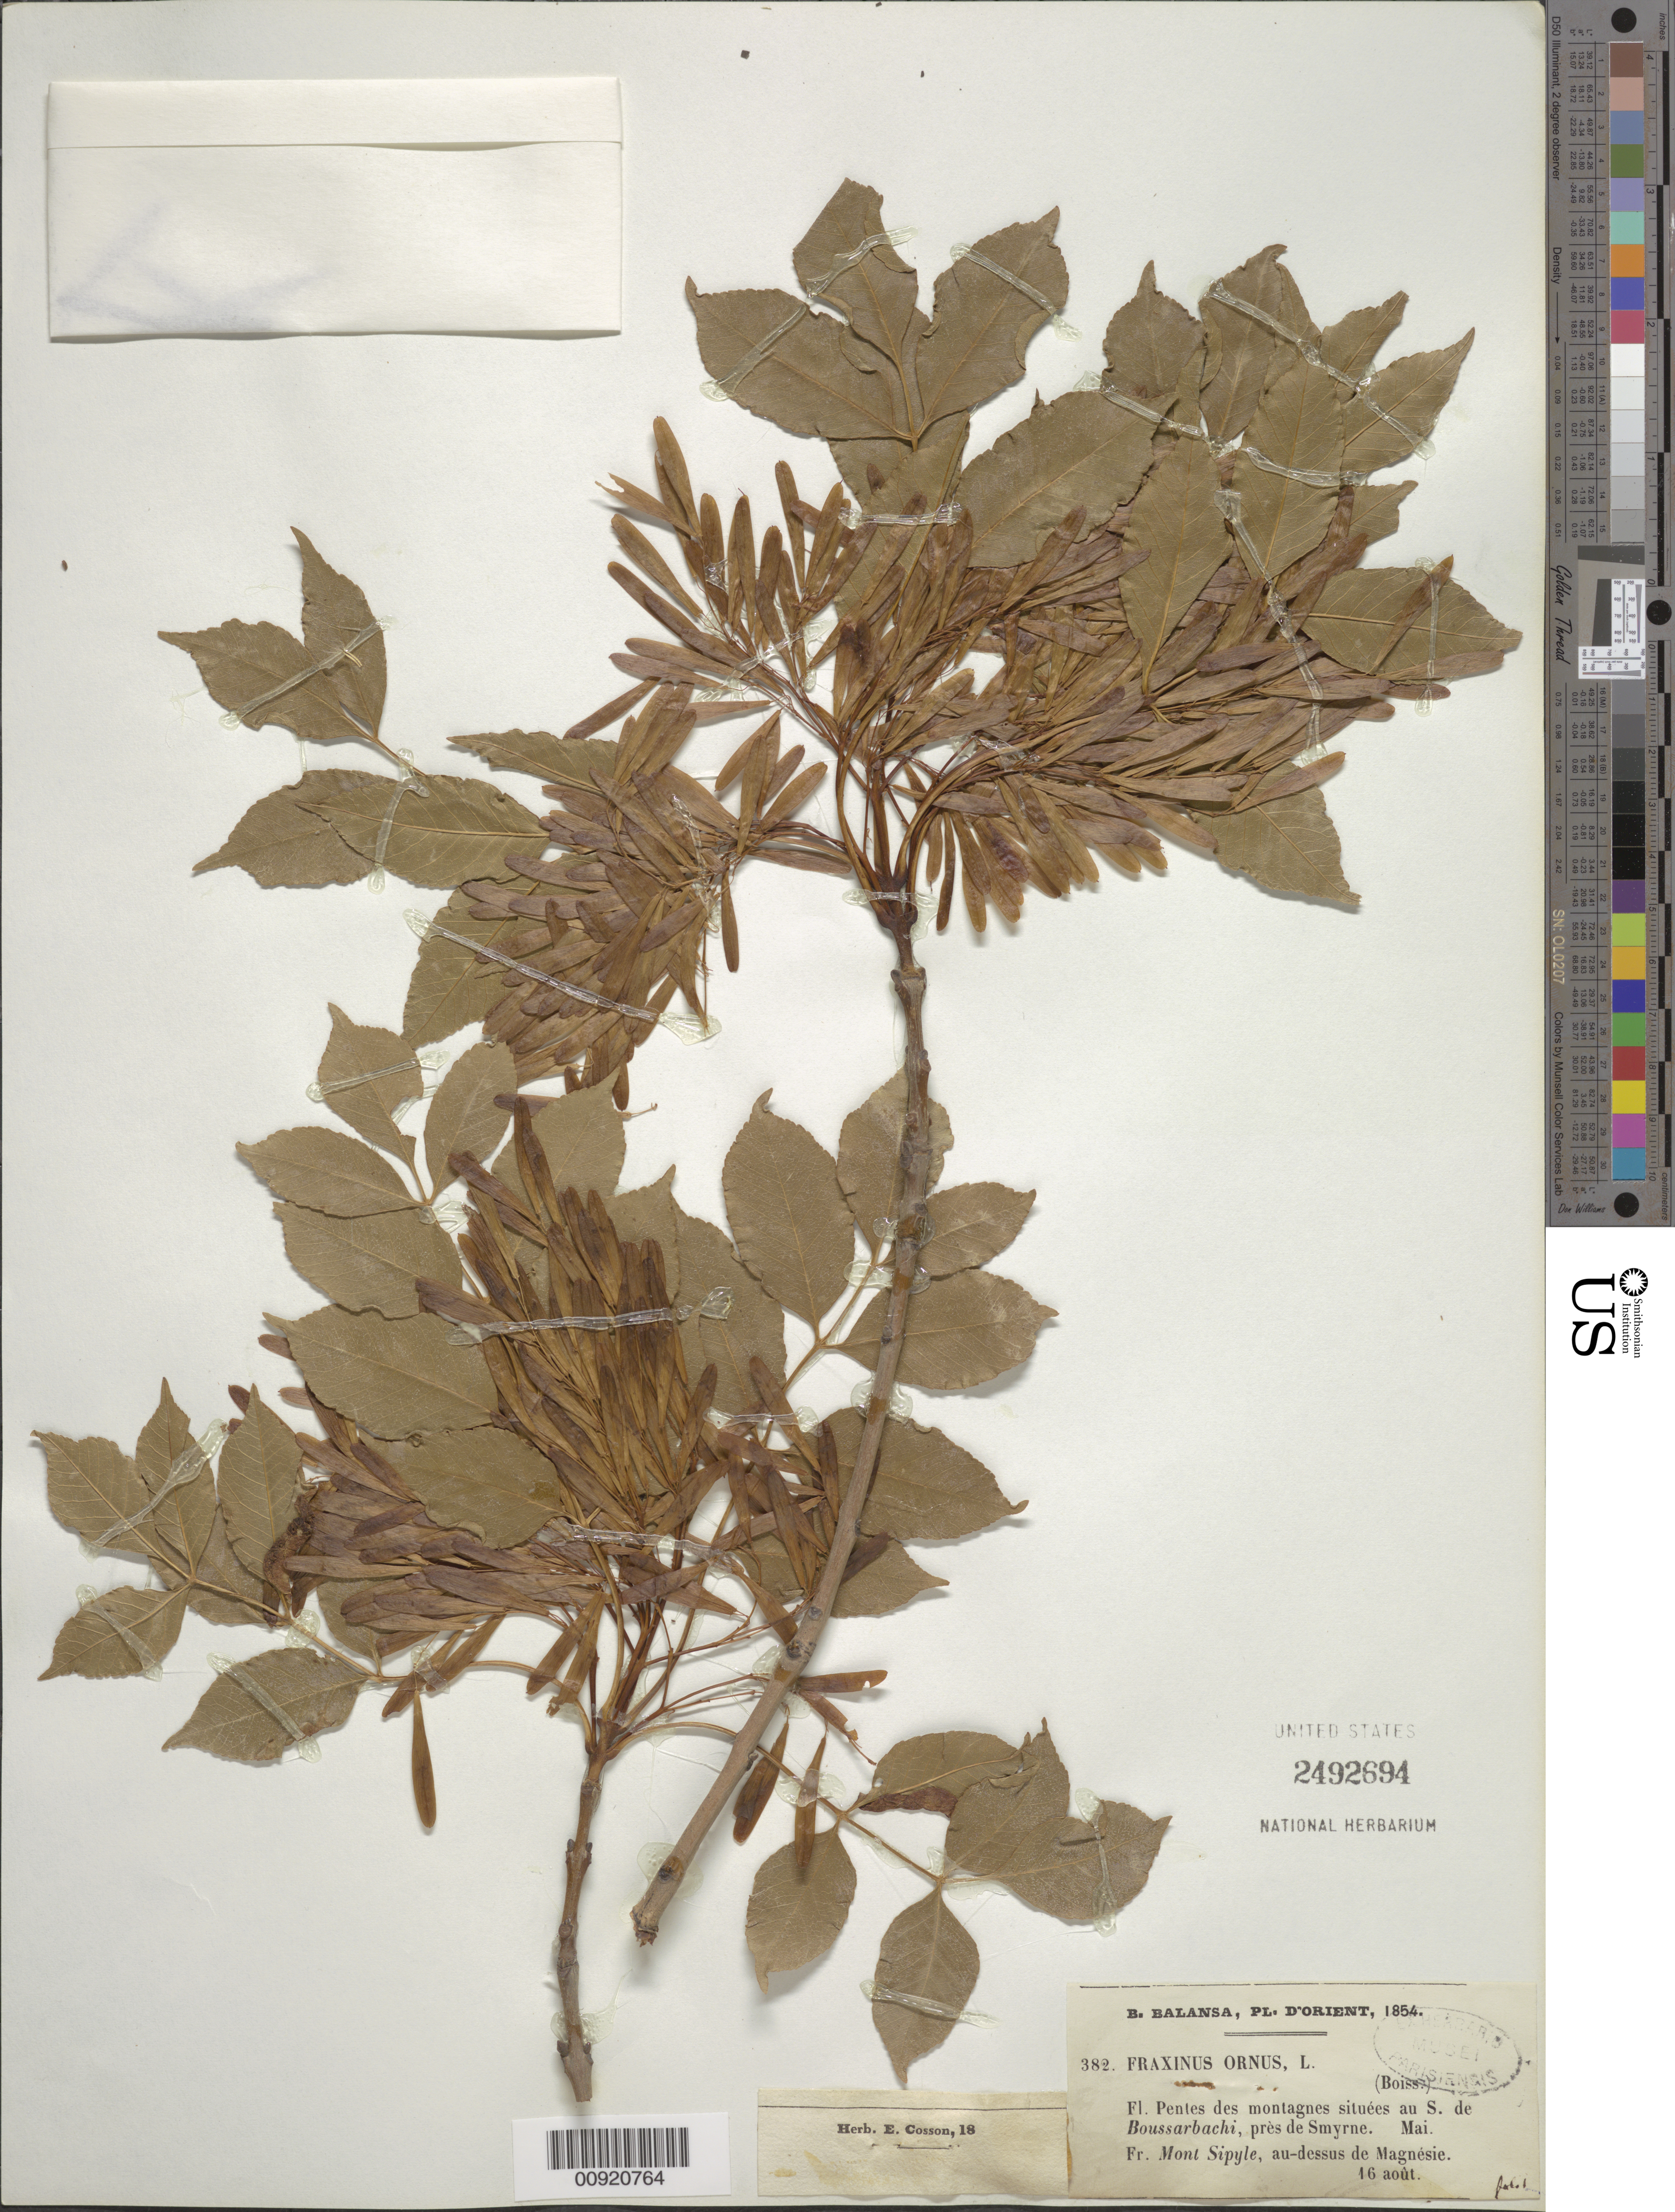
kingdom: Plantae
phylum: Tracheophyta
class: Magnoliopsida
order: Lamiales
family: Oleaceae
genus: Fraxinus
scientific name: Fraxinus ornus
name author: L.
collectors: B. Balansa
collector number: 382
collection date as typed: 16 Aug 1854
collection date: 1854-08-16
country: Turkey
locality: Fl. Pentes des montagnes situees au S. de Boussarbachi, pres de Smyrne.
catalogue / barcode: US 2492694